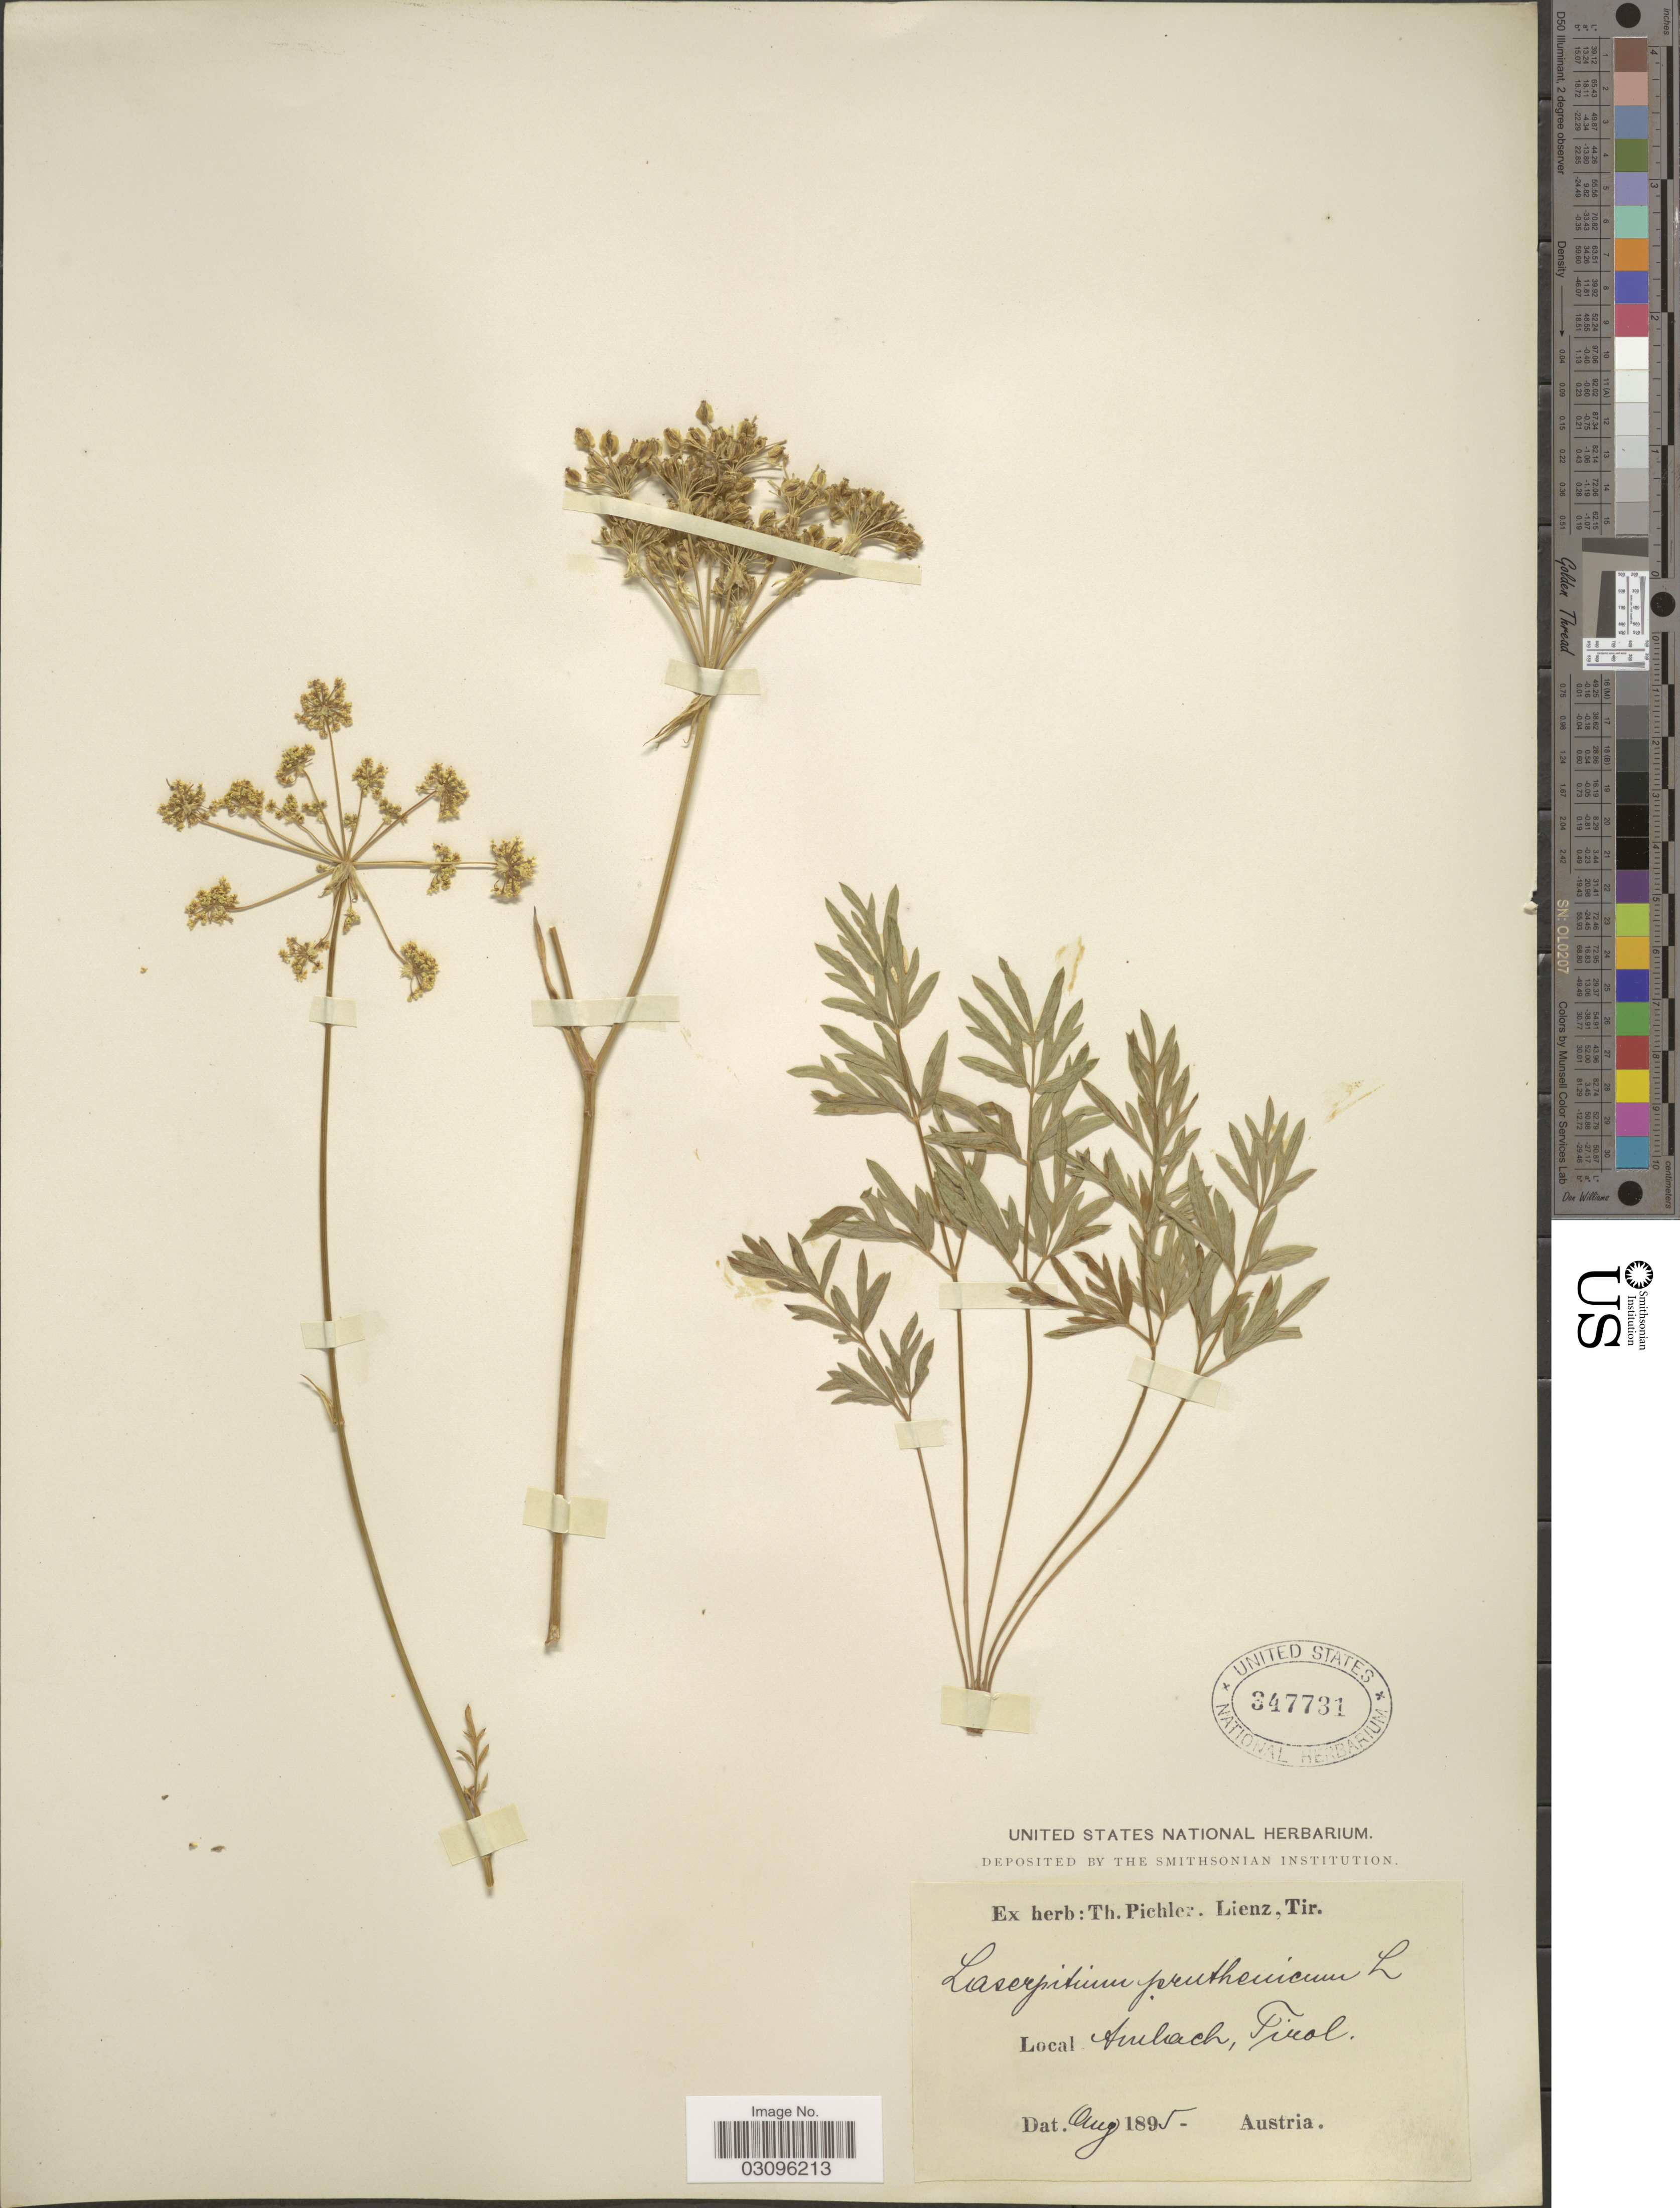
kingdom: Plantae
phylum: Tracheophyta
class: Magnoliopsida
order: Apiales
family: Apiaceae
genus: Laserpitium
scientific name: Laserpitium prutenicum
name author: L.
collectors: ex herb. T. Pichler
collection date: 1895-08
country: Austria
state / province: Tirol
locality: Amlach, Tirol.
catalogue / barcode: US 347731